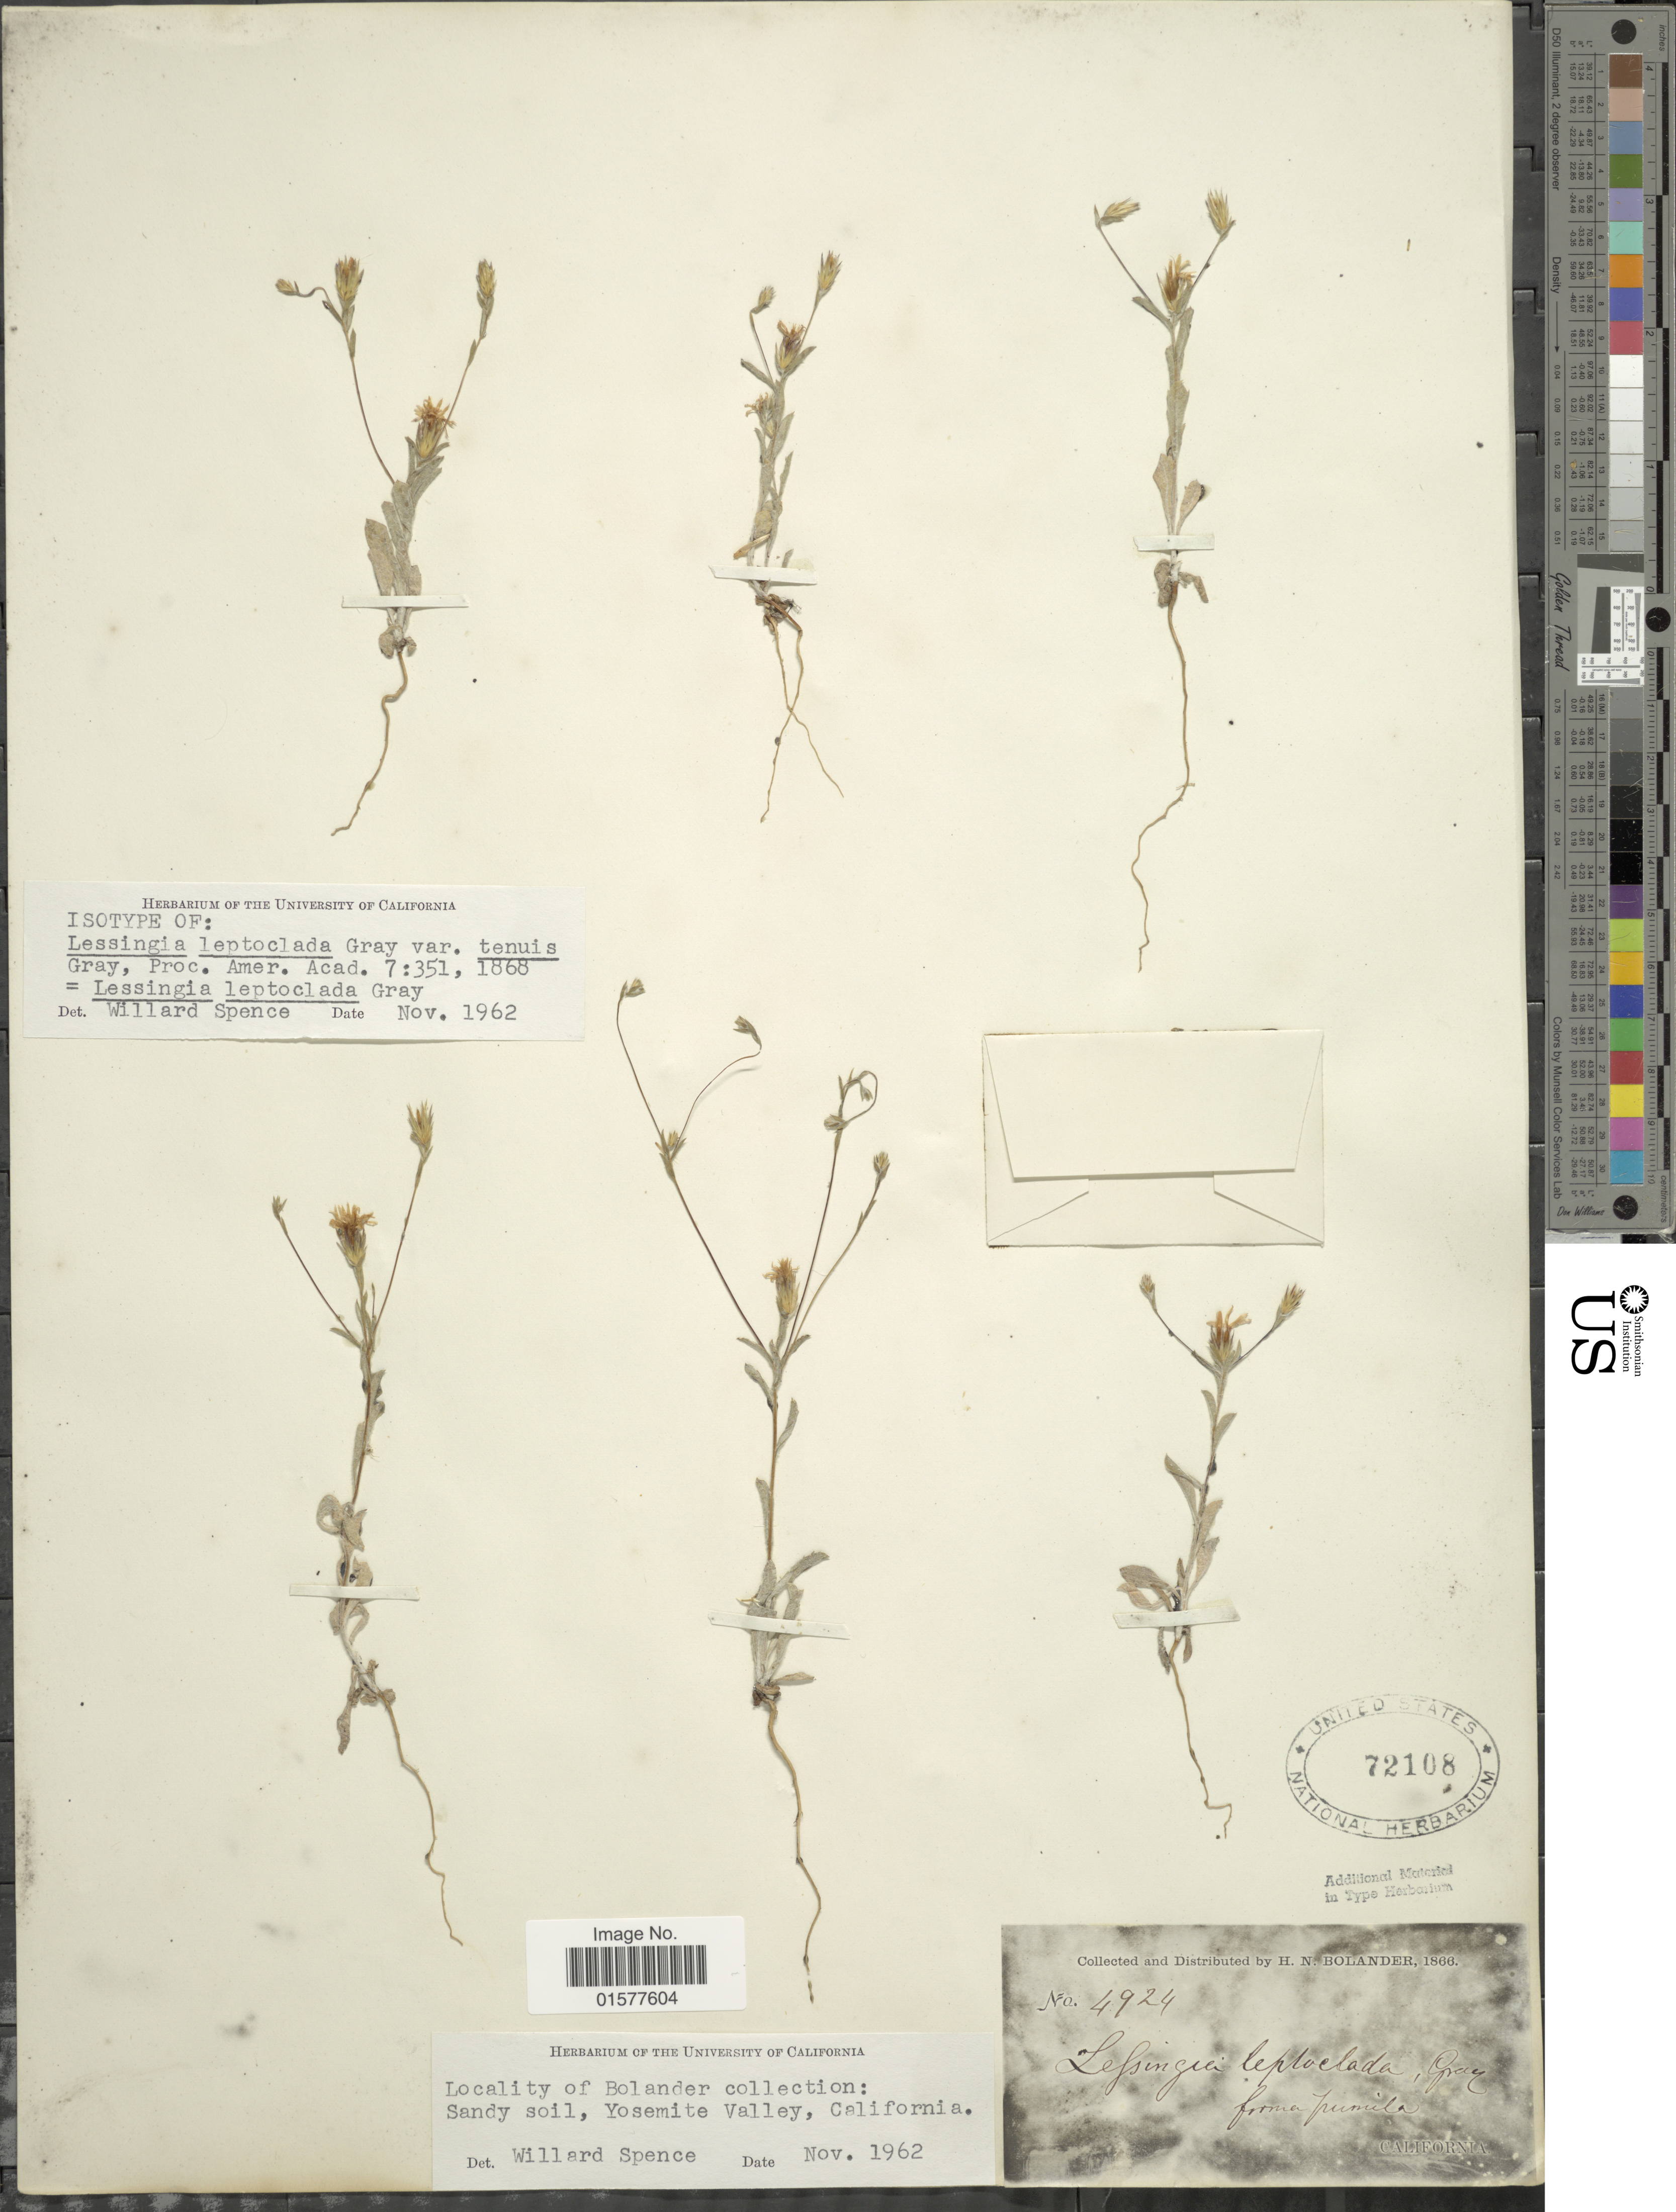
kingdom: Plantae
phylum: Tracheophyta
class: Magnoliopsida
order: Asterales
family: Asteraceae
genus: Lessingia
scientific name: Lessingia leptoclada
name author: A. Gray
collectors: H. Bolander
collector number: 4924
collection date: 1866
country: United States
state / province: California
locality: Forma pumila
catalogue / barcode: US 72108